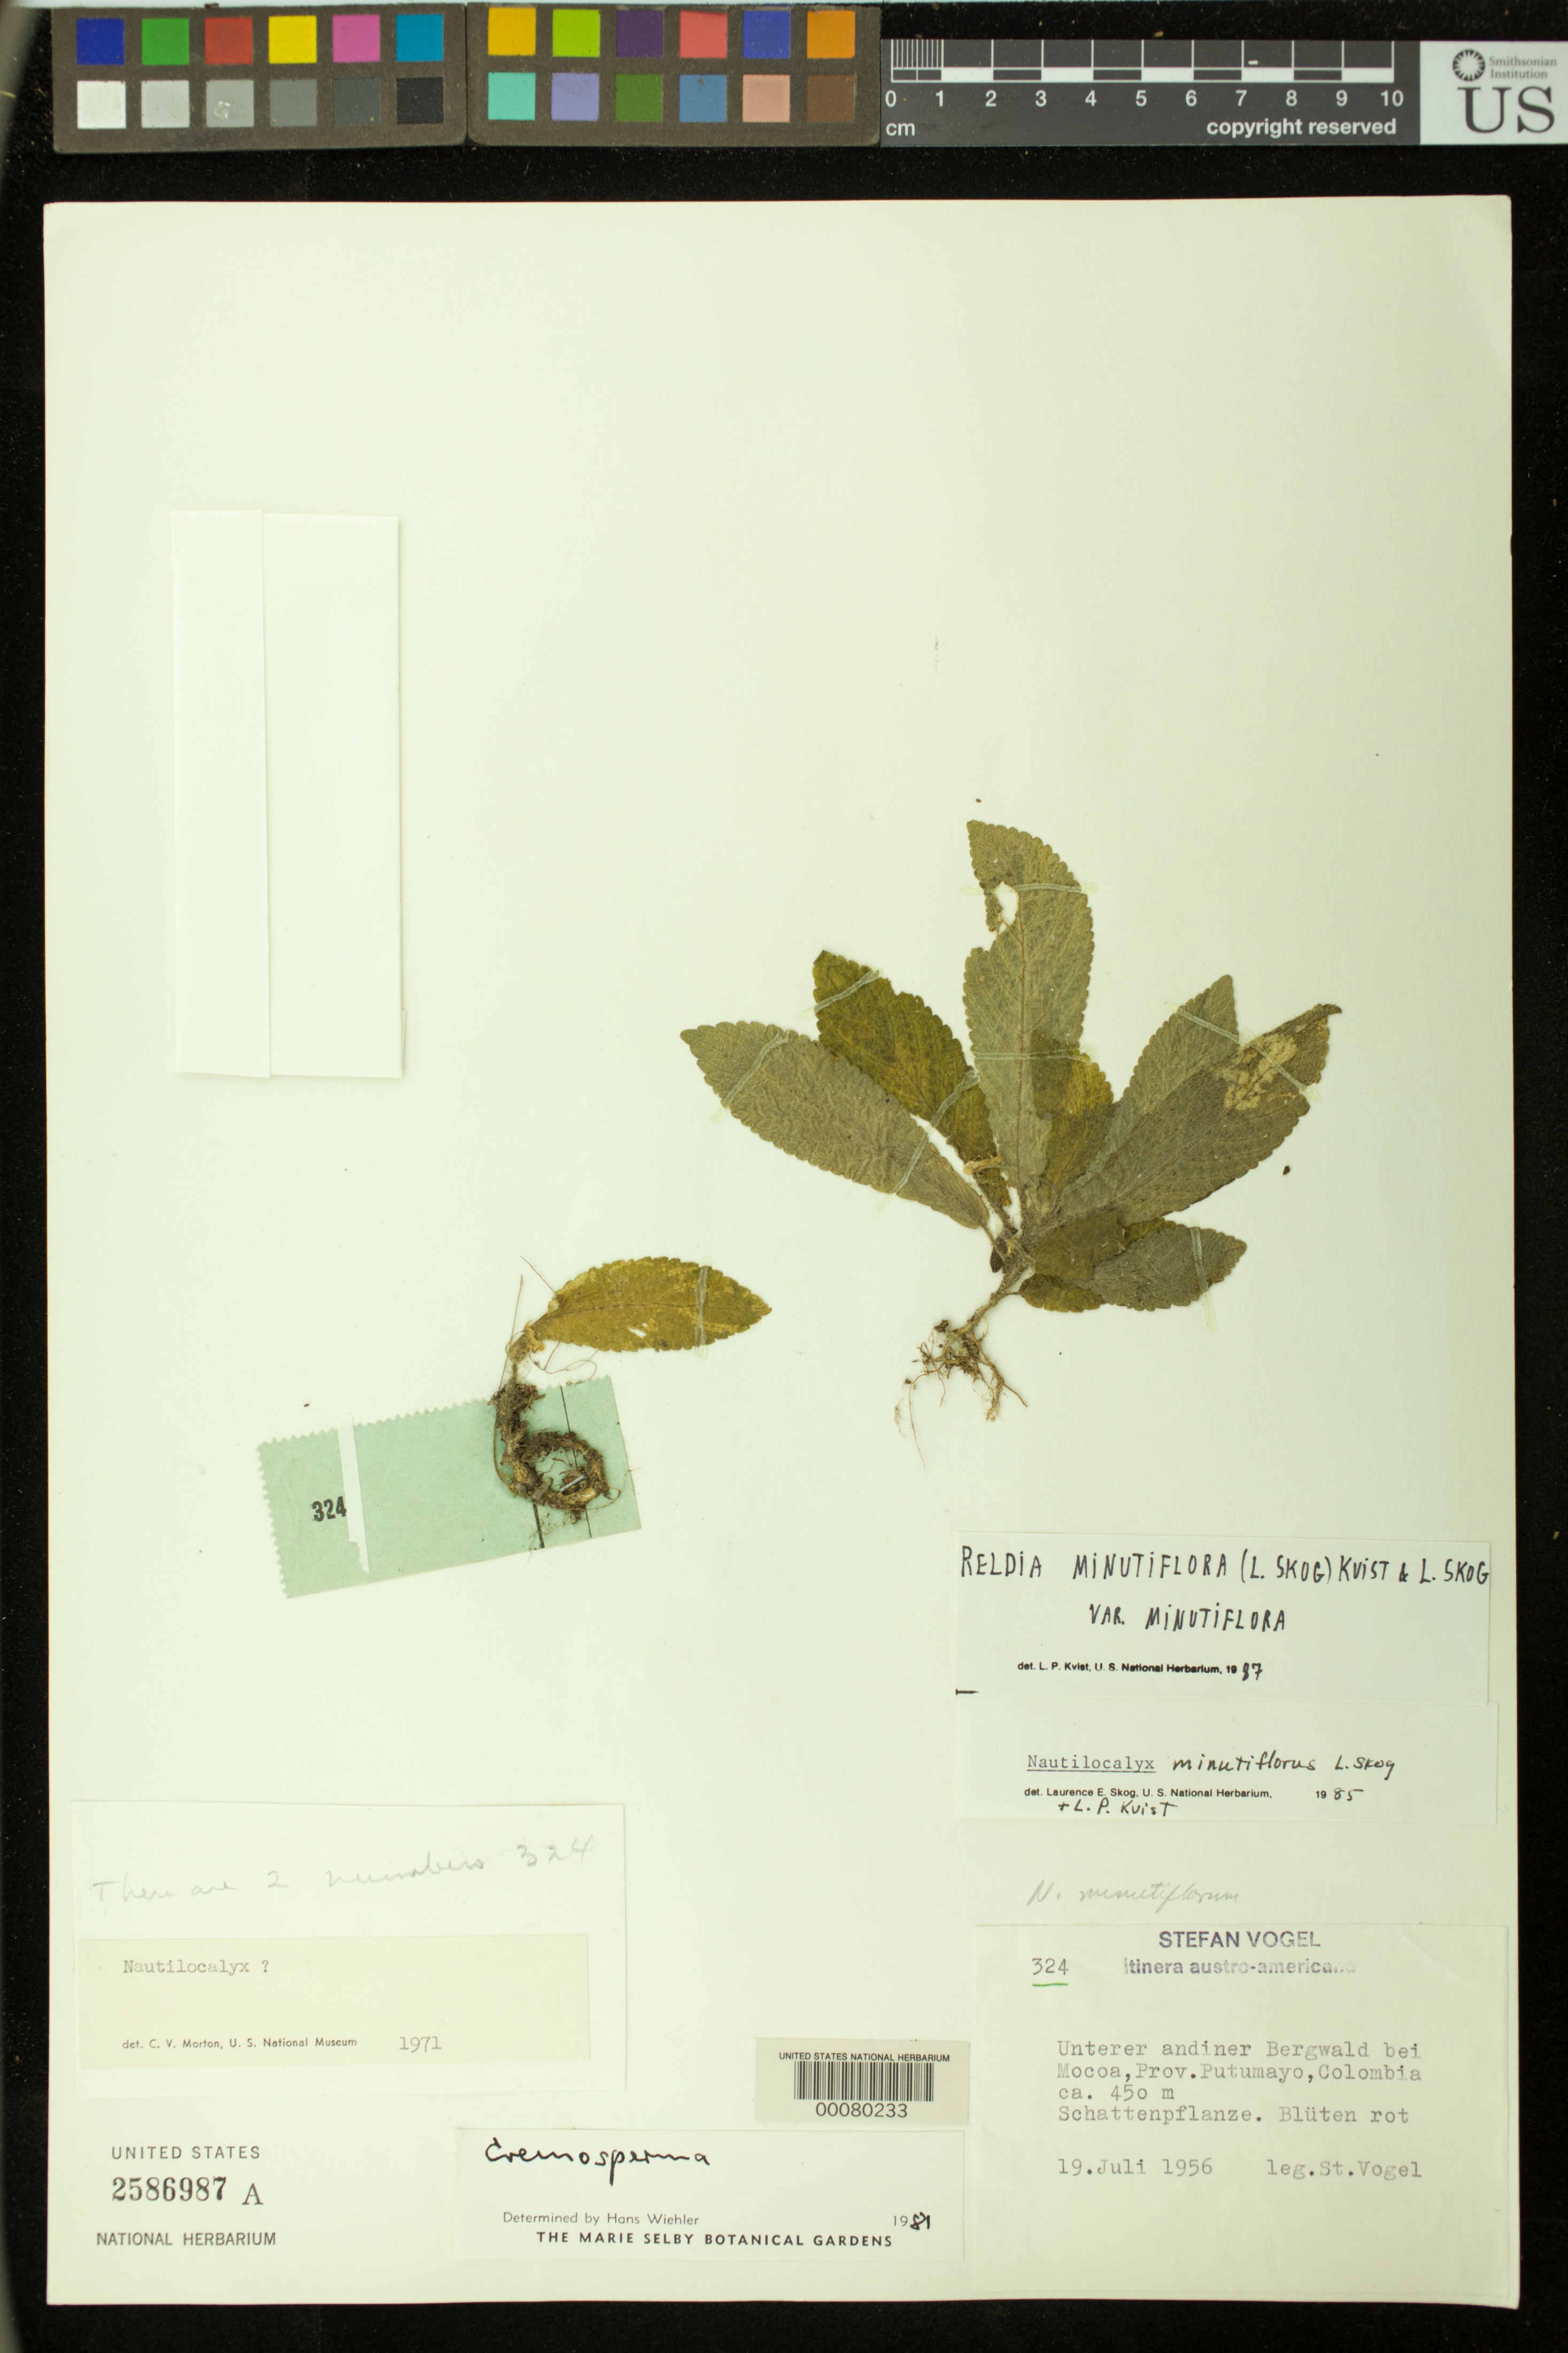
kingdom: Plantae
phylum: Tracheophyta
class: Magnoliopsida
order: Lamiales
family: Gesneriaceae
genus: Reldia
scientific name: Reldia minutiflora var. minutiflora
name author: (L.E. Skog) L.P. Kvist & L.E. Skog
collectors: S. Vogel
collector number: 324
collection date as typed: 19 Jul 1956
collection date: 1956-07-19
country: Colombia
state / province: Putumayo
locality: By Mocoa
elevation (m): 450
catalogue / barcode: US 2586987A